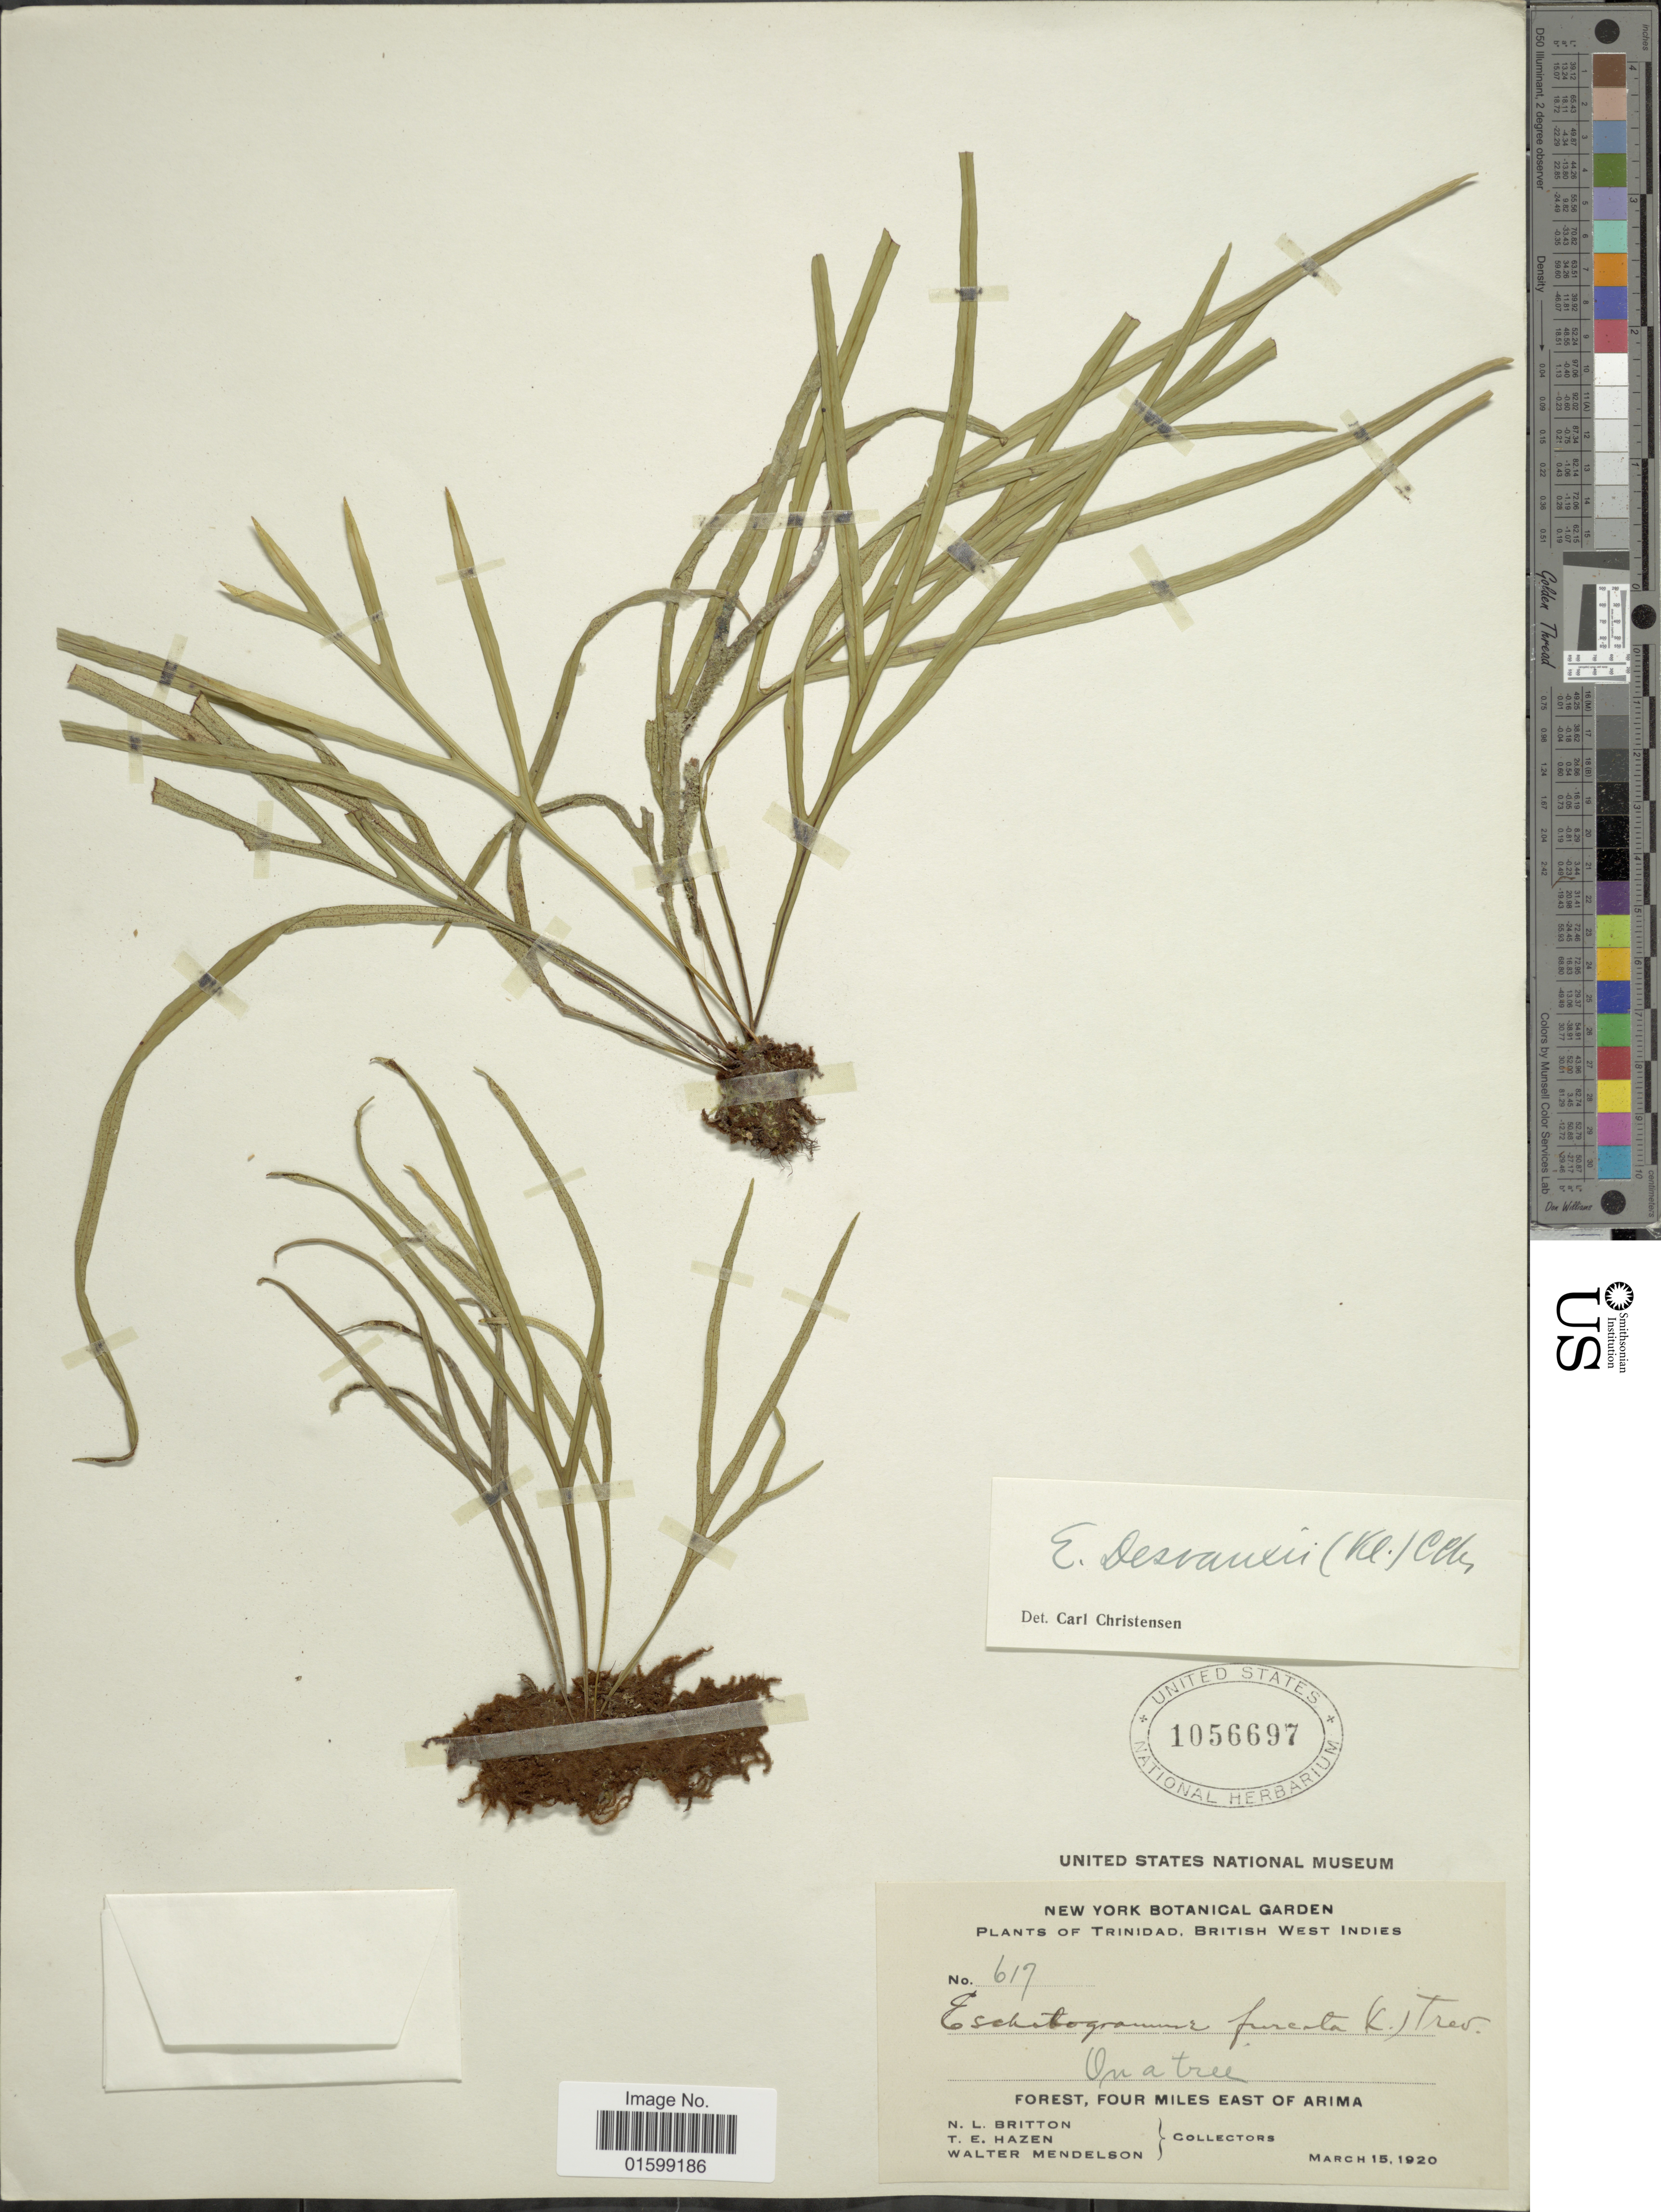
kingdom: Plantae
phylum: Tracheophyta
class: Polypodiopsida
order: Polypodiales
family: Polypodiaceae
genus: Pleopeltis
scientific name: Pleopeltis desvauxii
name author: (Klotzsch) Salino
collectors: N. Britton, T. E. Hazen & W. Mendelson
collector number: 617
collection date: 1920-03-15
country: Trinidad and Tobago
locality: Trinidad, British West Indies, on a tree, forest, four miles east of Arima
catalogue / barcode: US 1056697